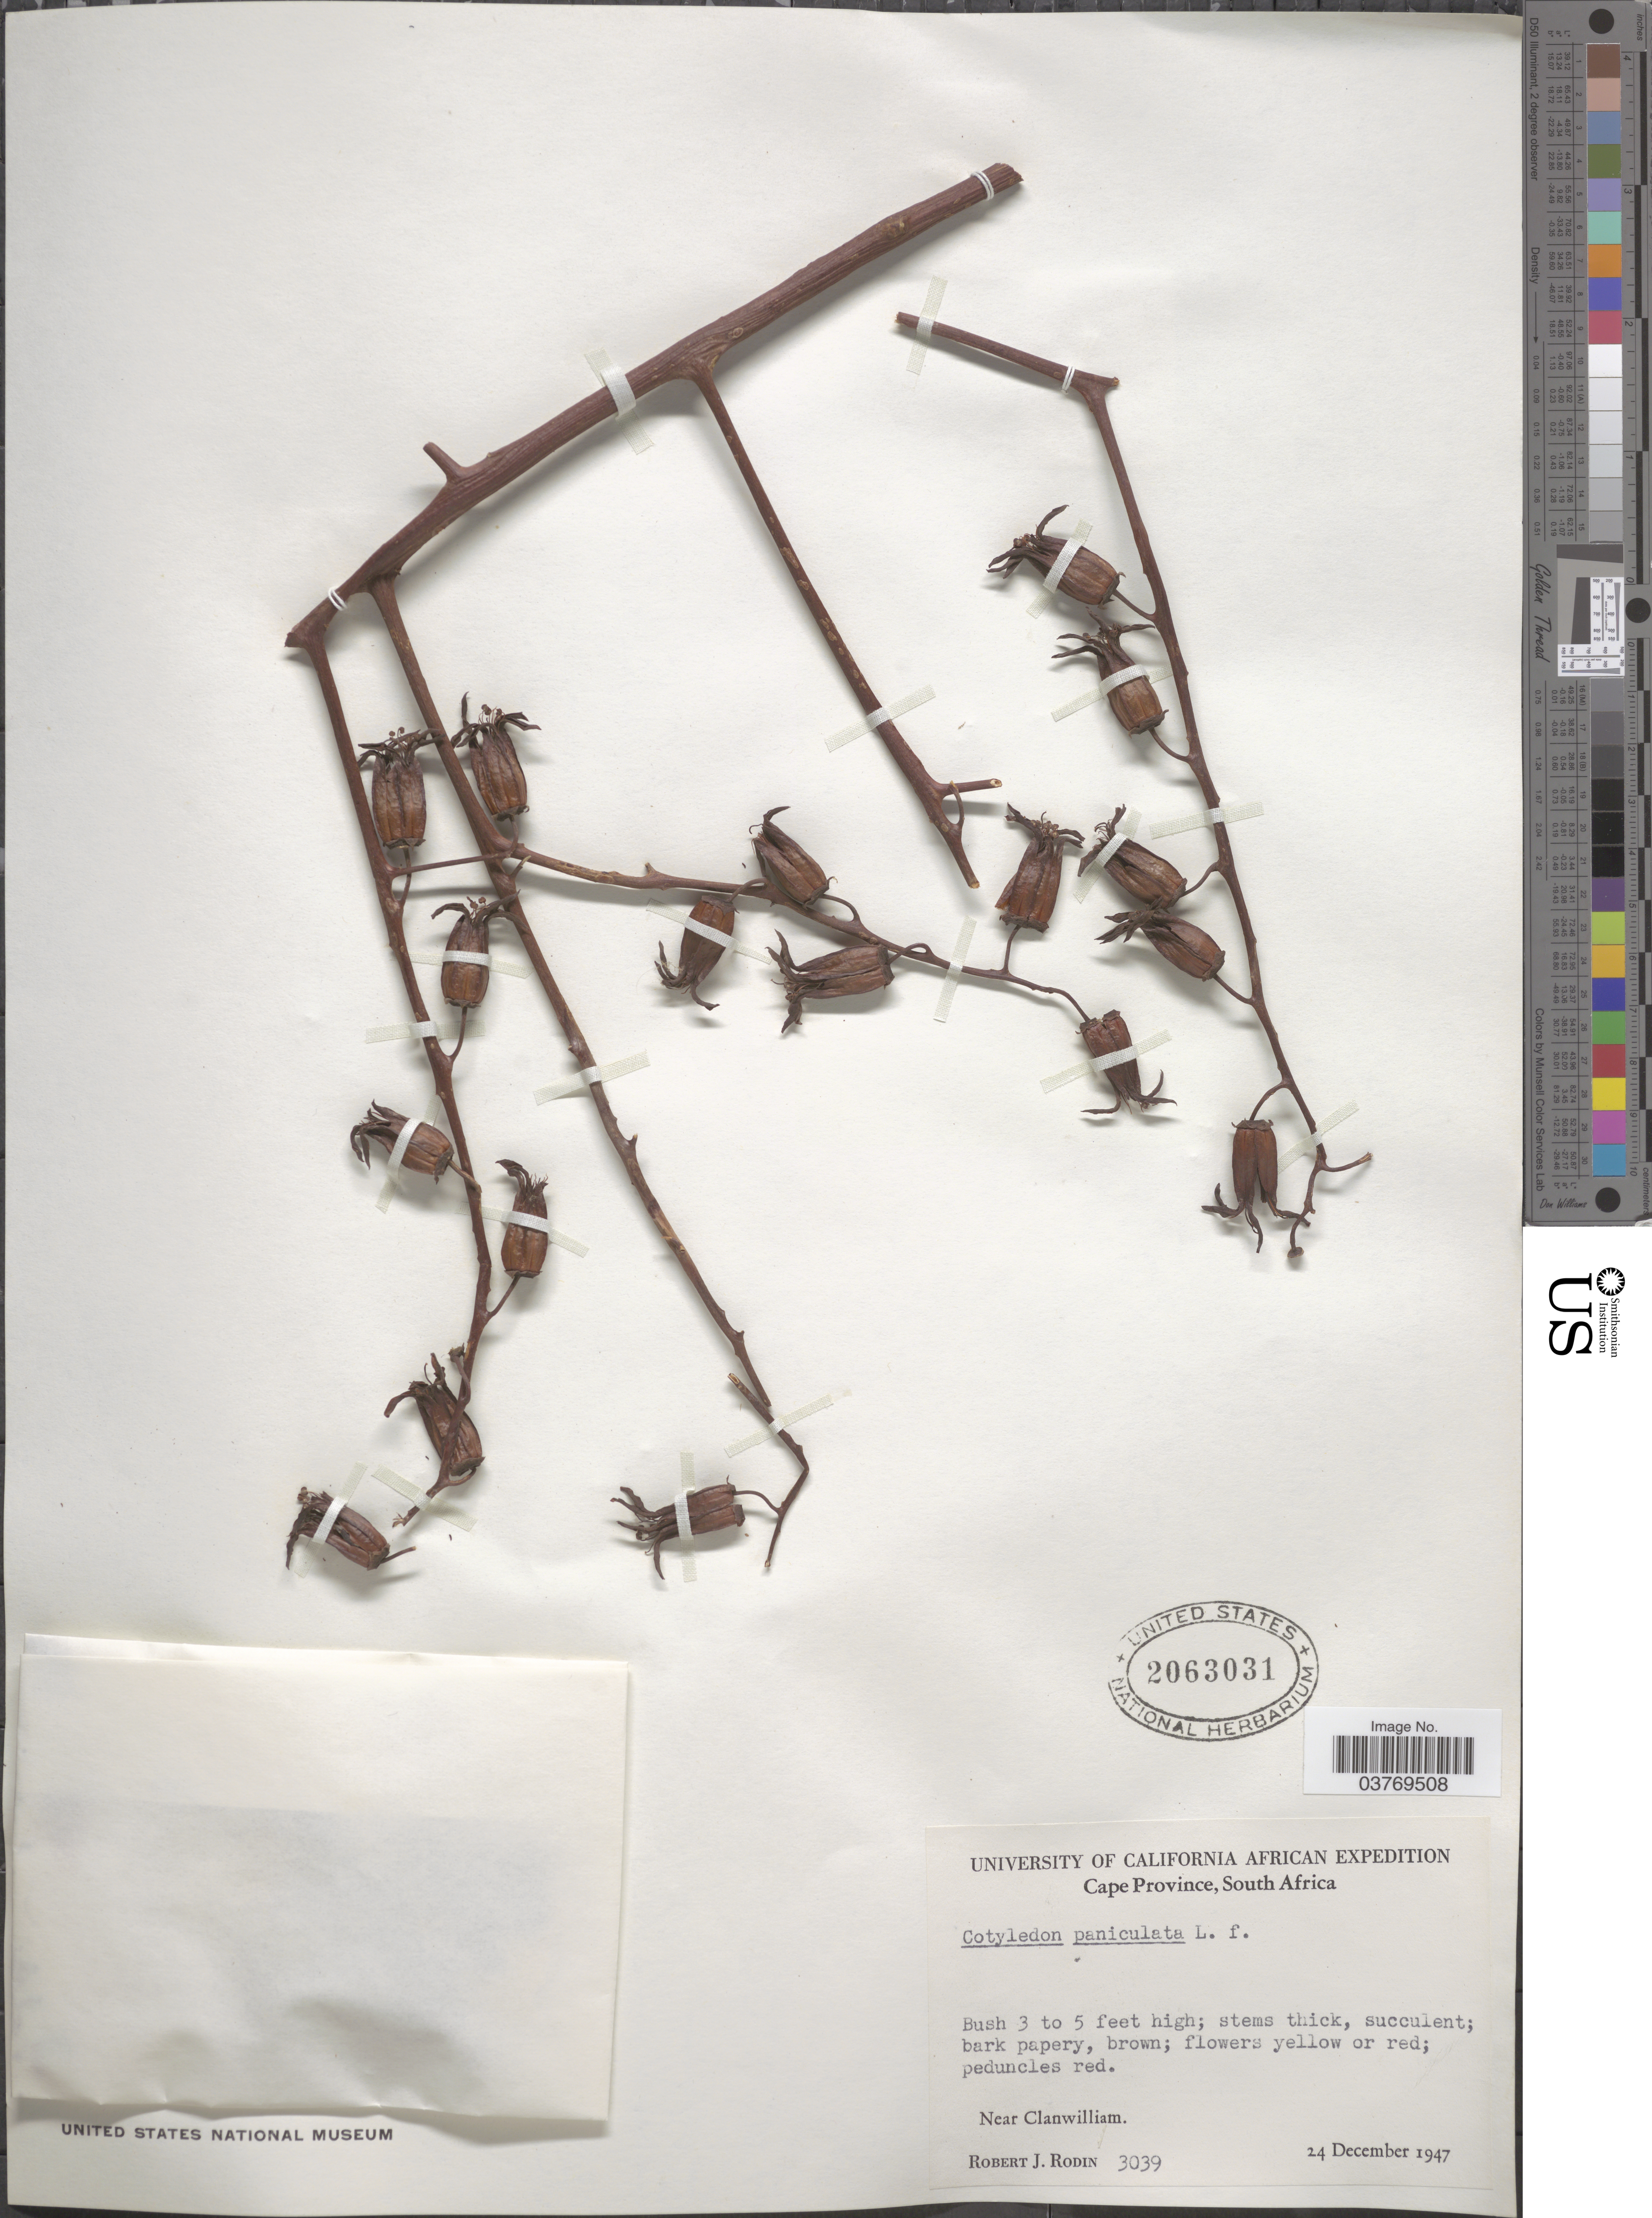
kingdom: Plantae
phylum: Tracheophyta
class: Magnoliopsida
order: Saxifragales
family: Crassulaceae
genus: Tylecodon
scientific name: Tylecodon paniculatus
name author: (L. f.) Toelken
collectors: R. J. Rodin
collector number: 3039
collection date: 1947-12-24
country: South Africa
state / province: Western Cape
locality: Near Clanwilliam.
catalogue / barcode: US 2063031